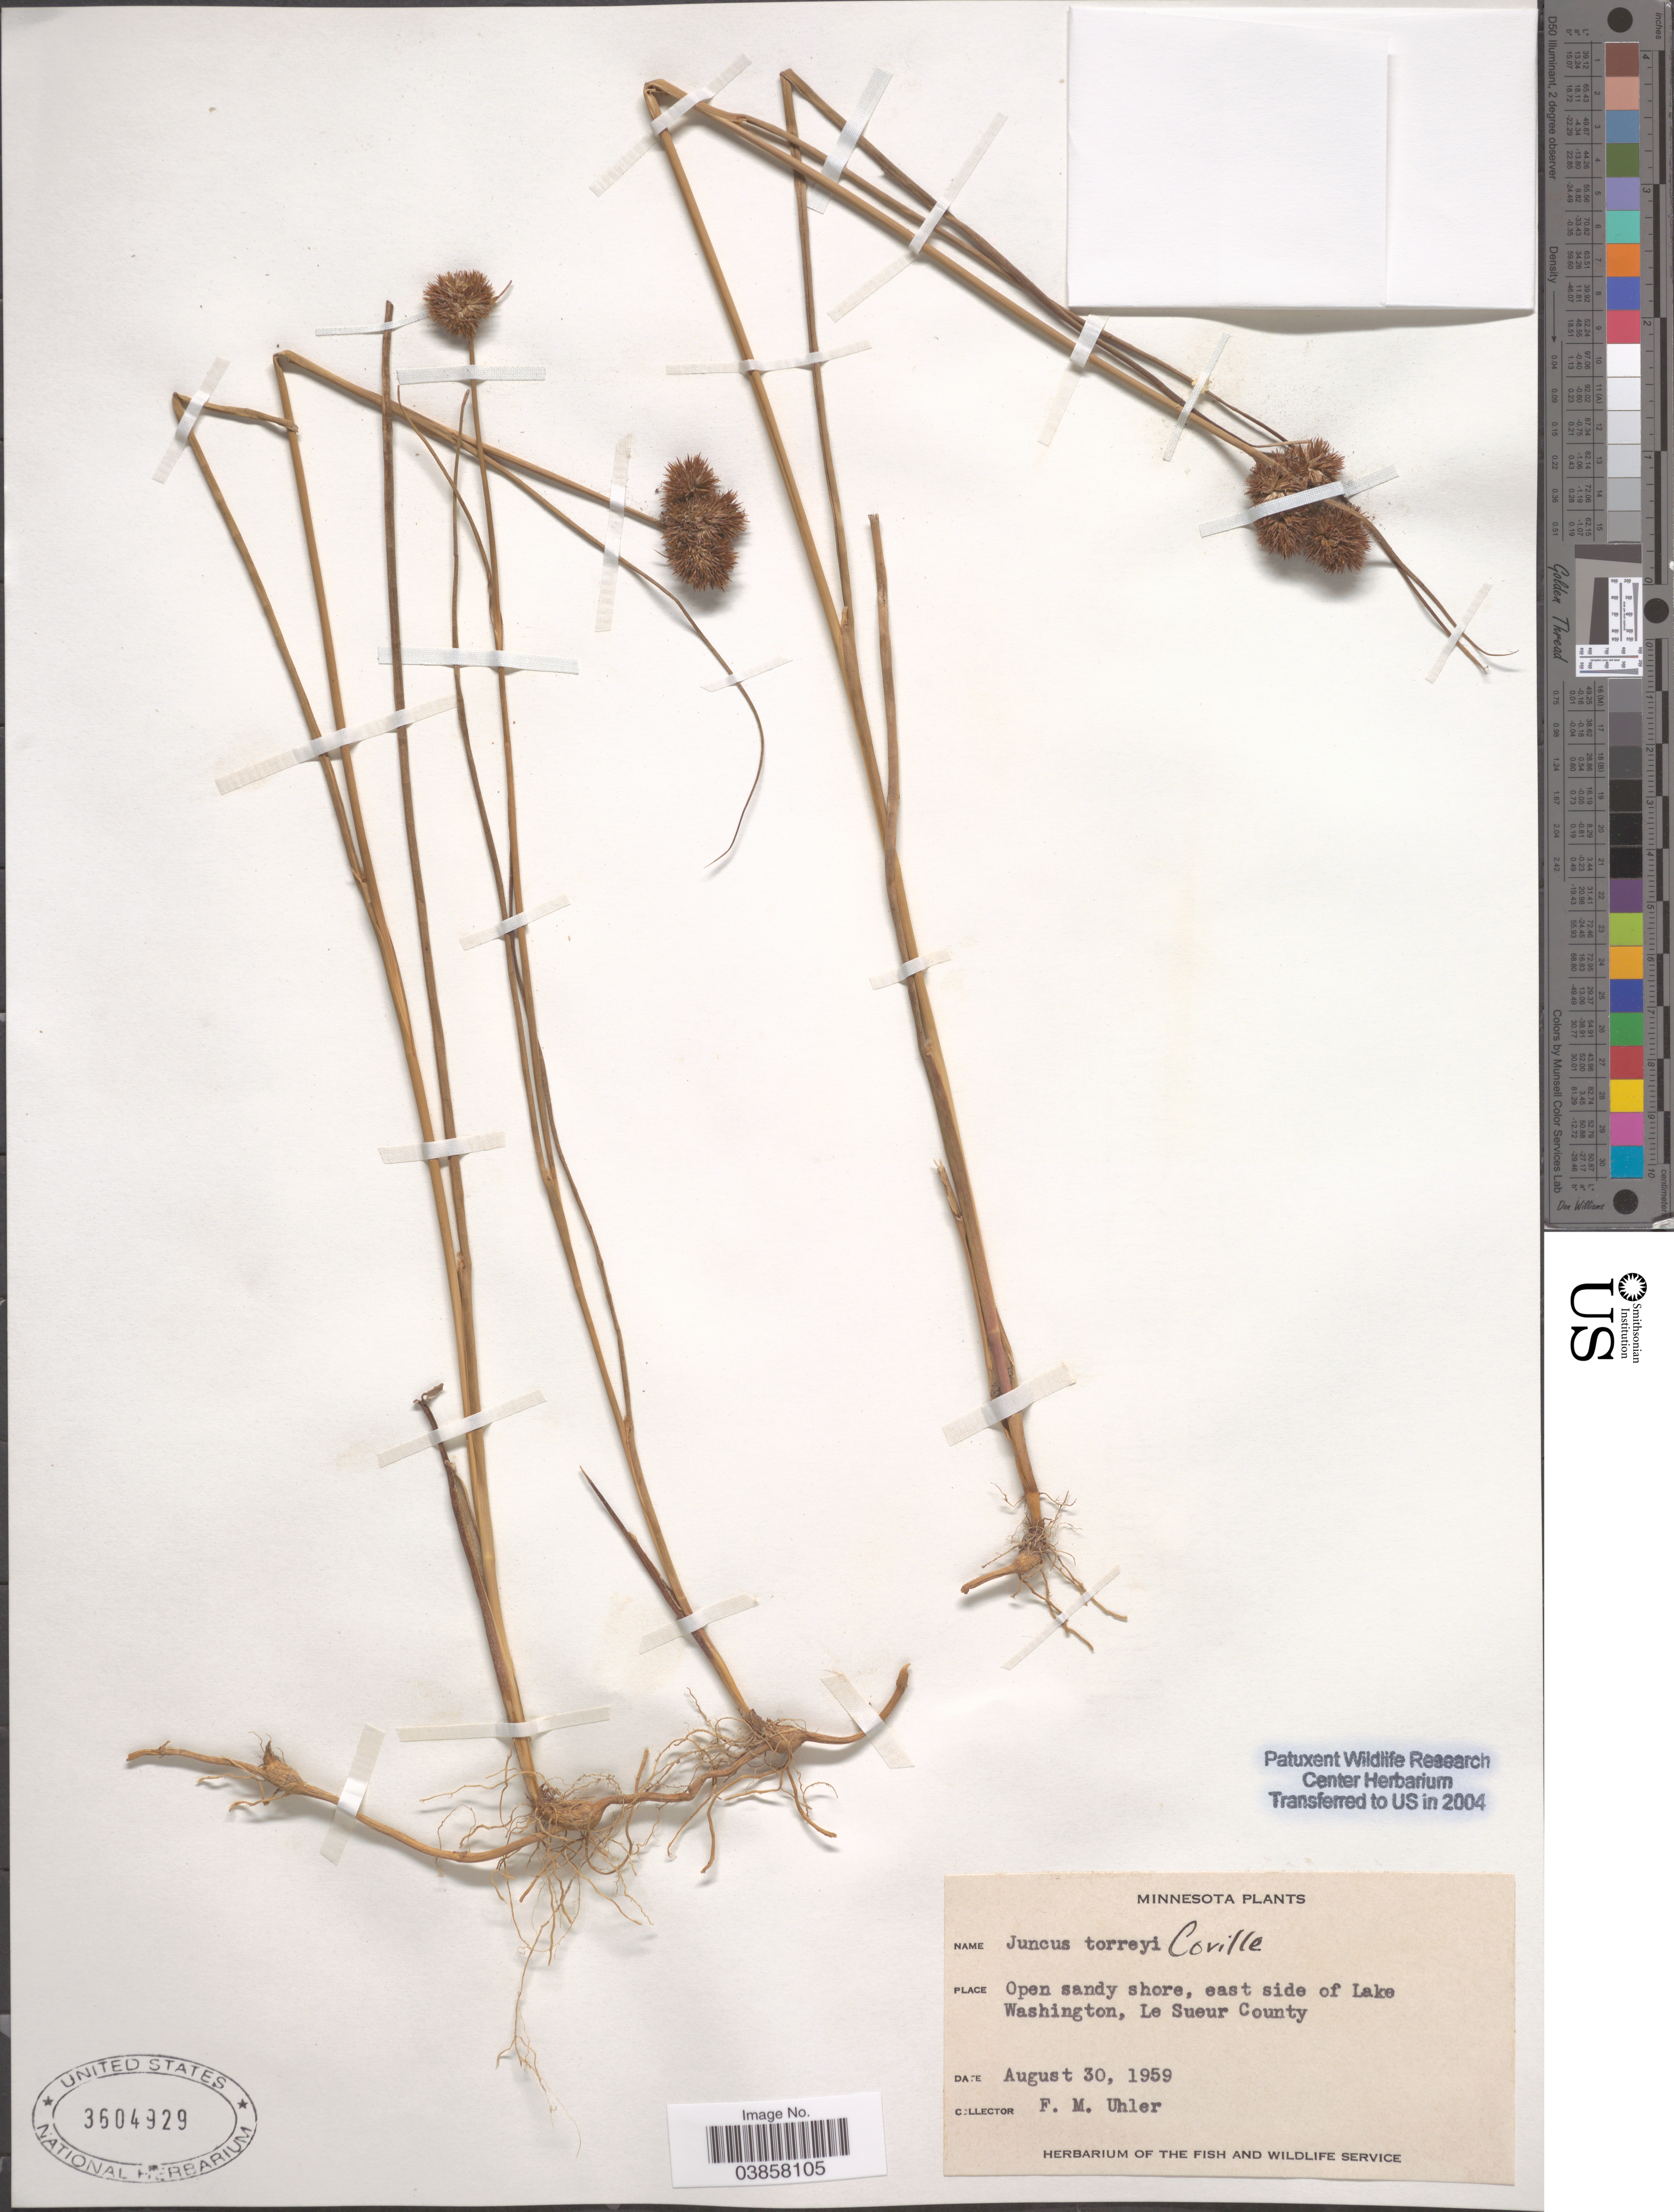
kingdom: Plantae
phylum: Tracheophyta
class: Liliopsida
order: Poales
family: Juncaceae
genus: Juncus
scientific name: Juncus torreyi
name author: Coville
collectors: F. M. Uhler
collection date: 1959-08-30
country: United States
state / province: Minnesota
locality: Open sandy shore, east side of Lake Washington, le Sueur County.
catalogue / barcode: US 3604929